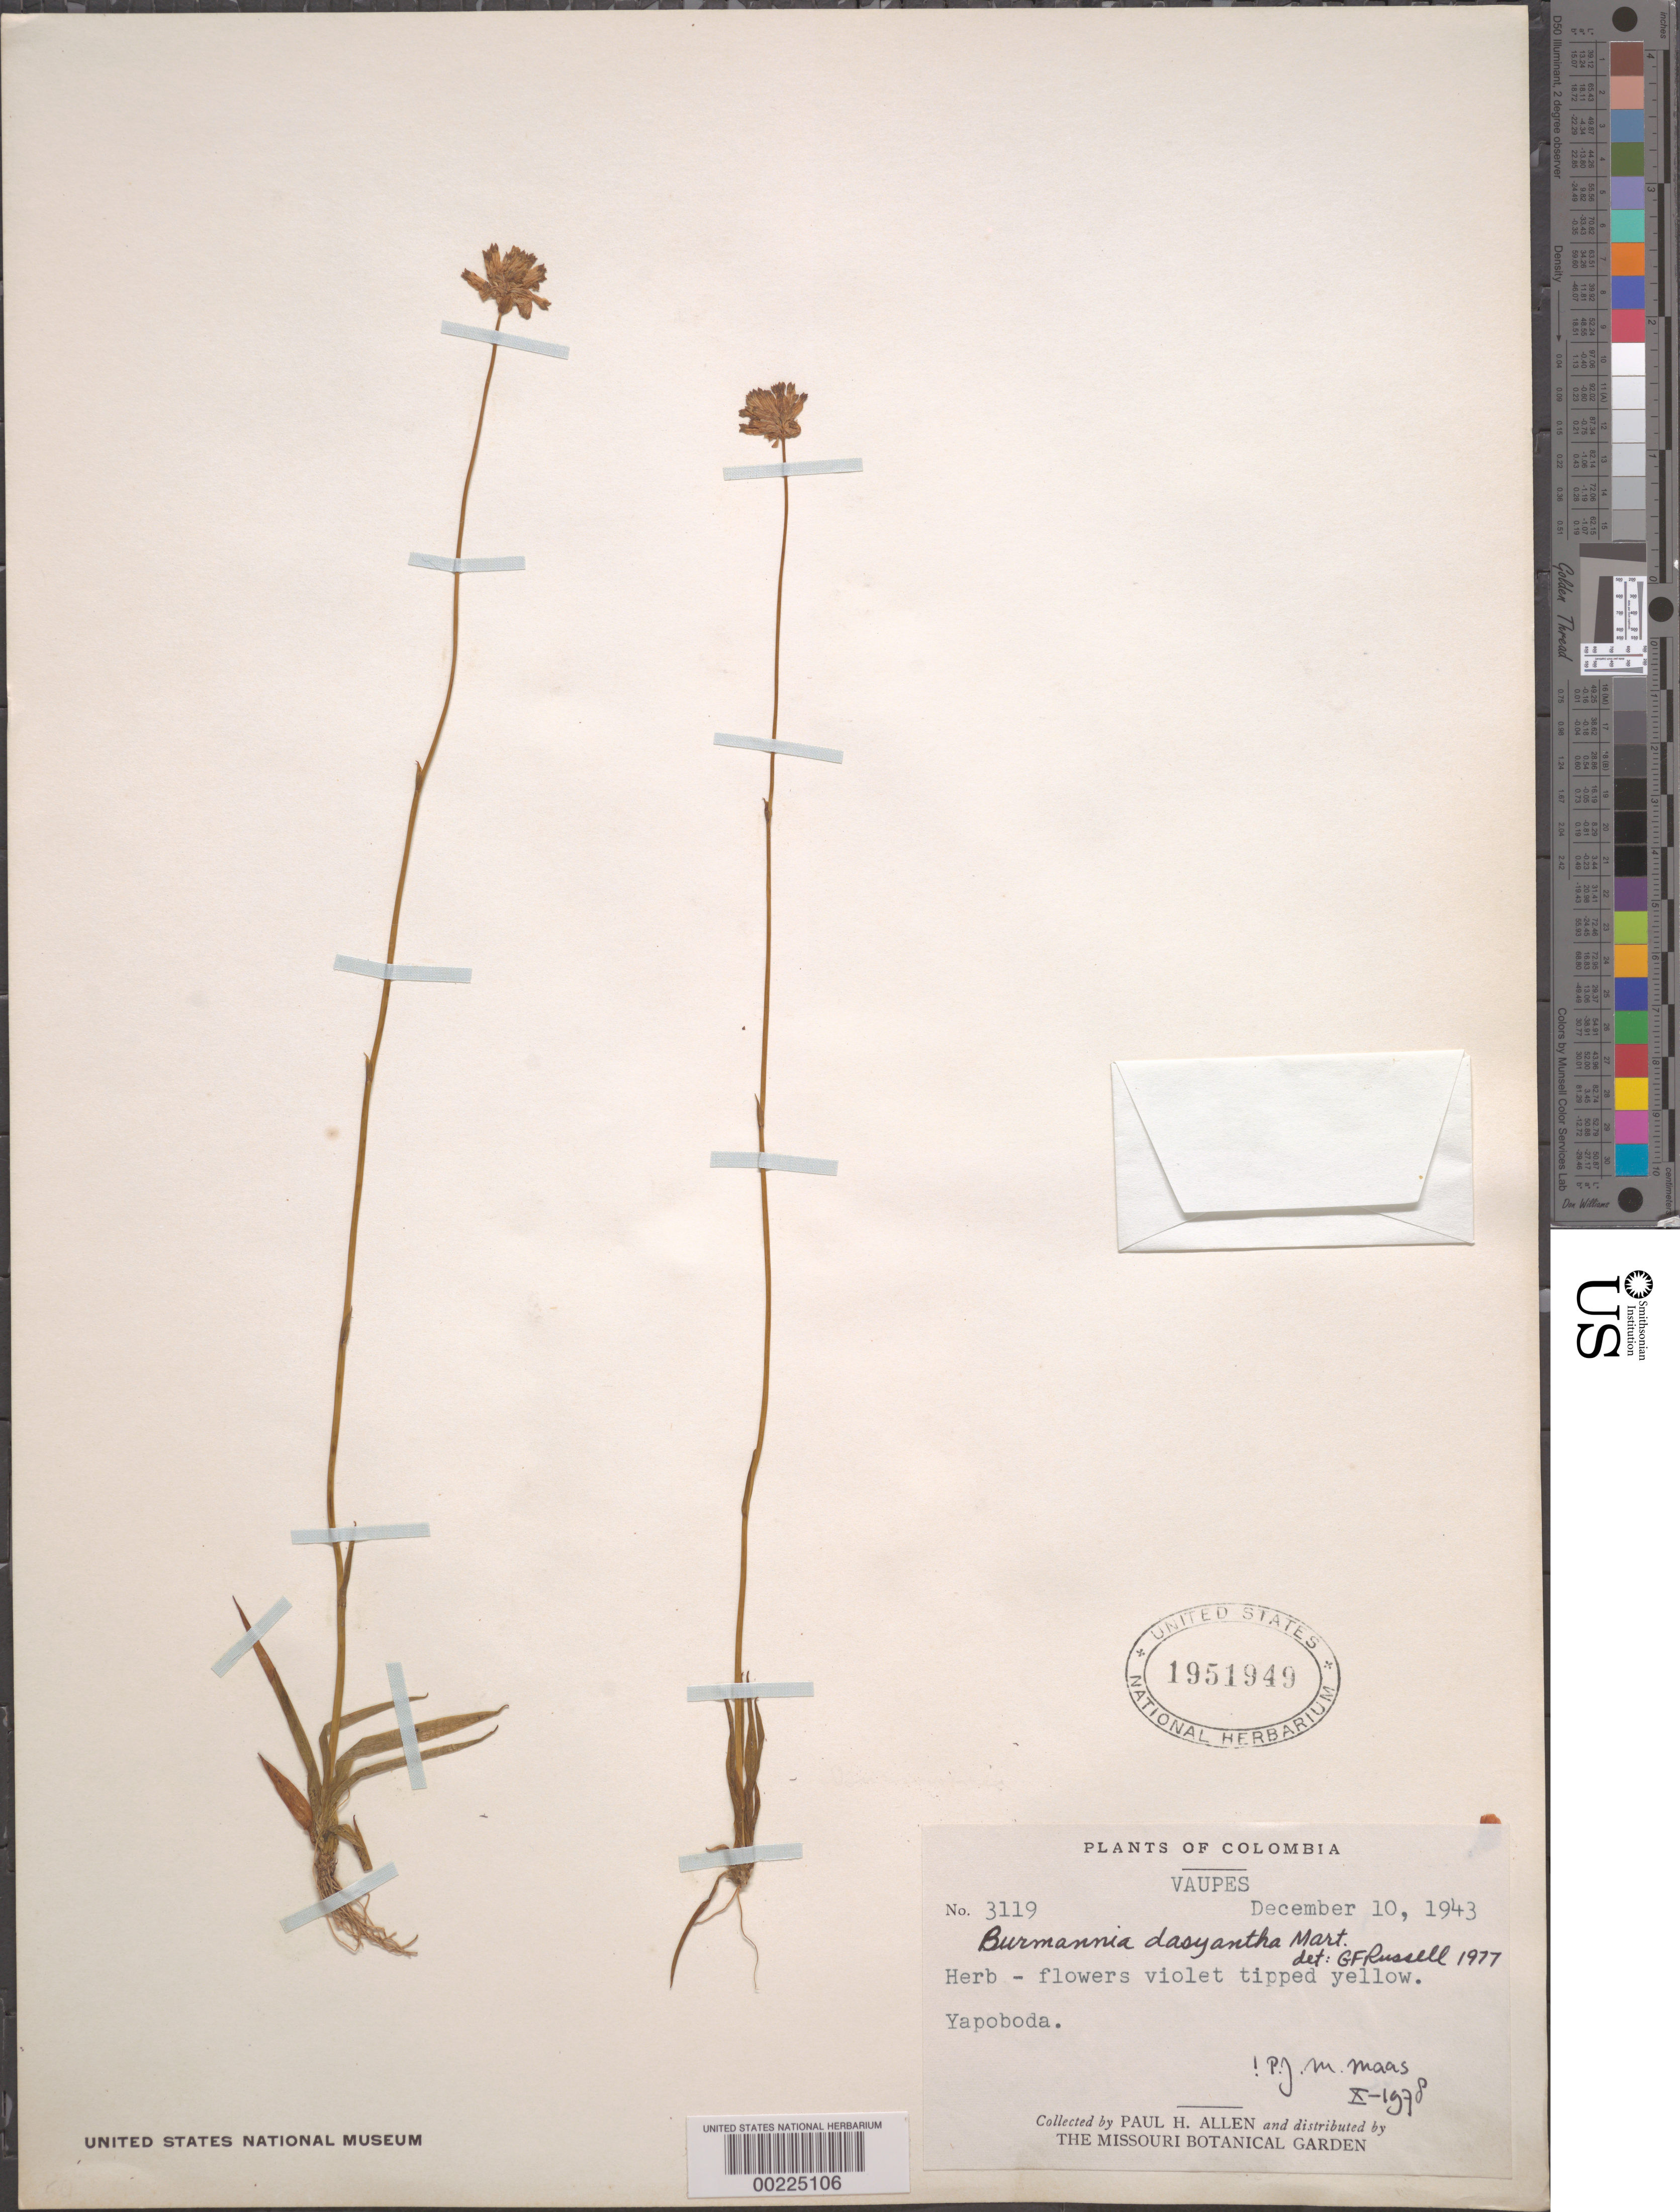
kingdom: Plantae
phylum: Tracheophyta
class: Liliopsida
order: Dioscoreales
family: Burmanniaceae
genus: Burmannia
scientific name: Burmannia dasyantha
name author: Mart.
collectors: P. H. Allen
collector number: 3119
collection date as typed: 10 Dec 1943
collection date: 1943-12-10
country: Colombia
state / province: Vaupés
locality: Yapoboda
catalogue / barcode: US 1951949